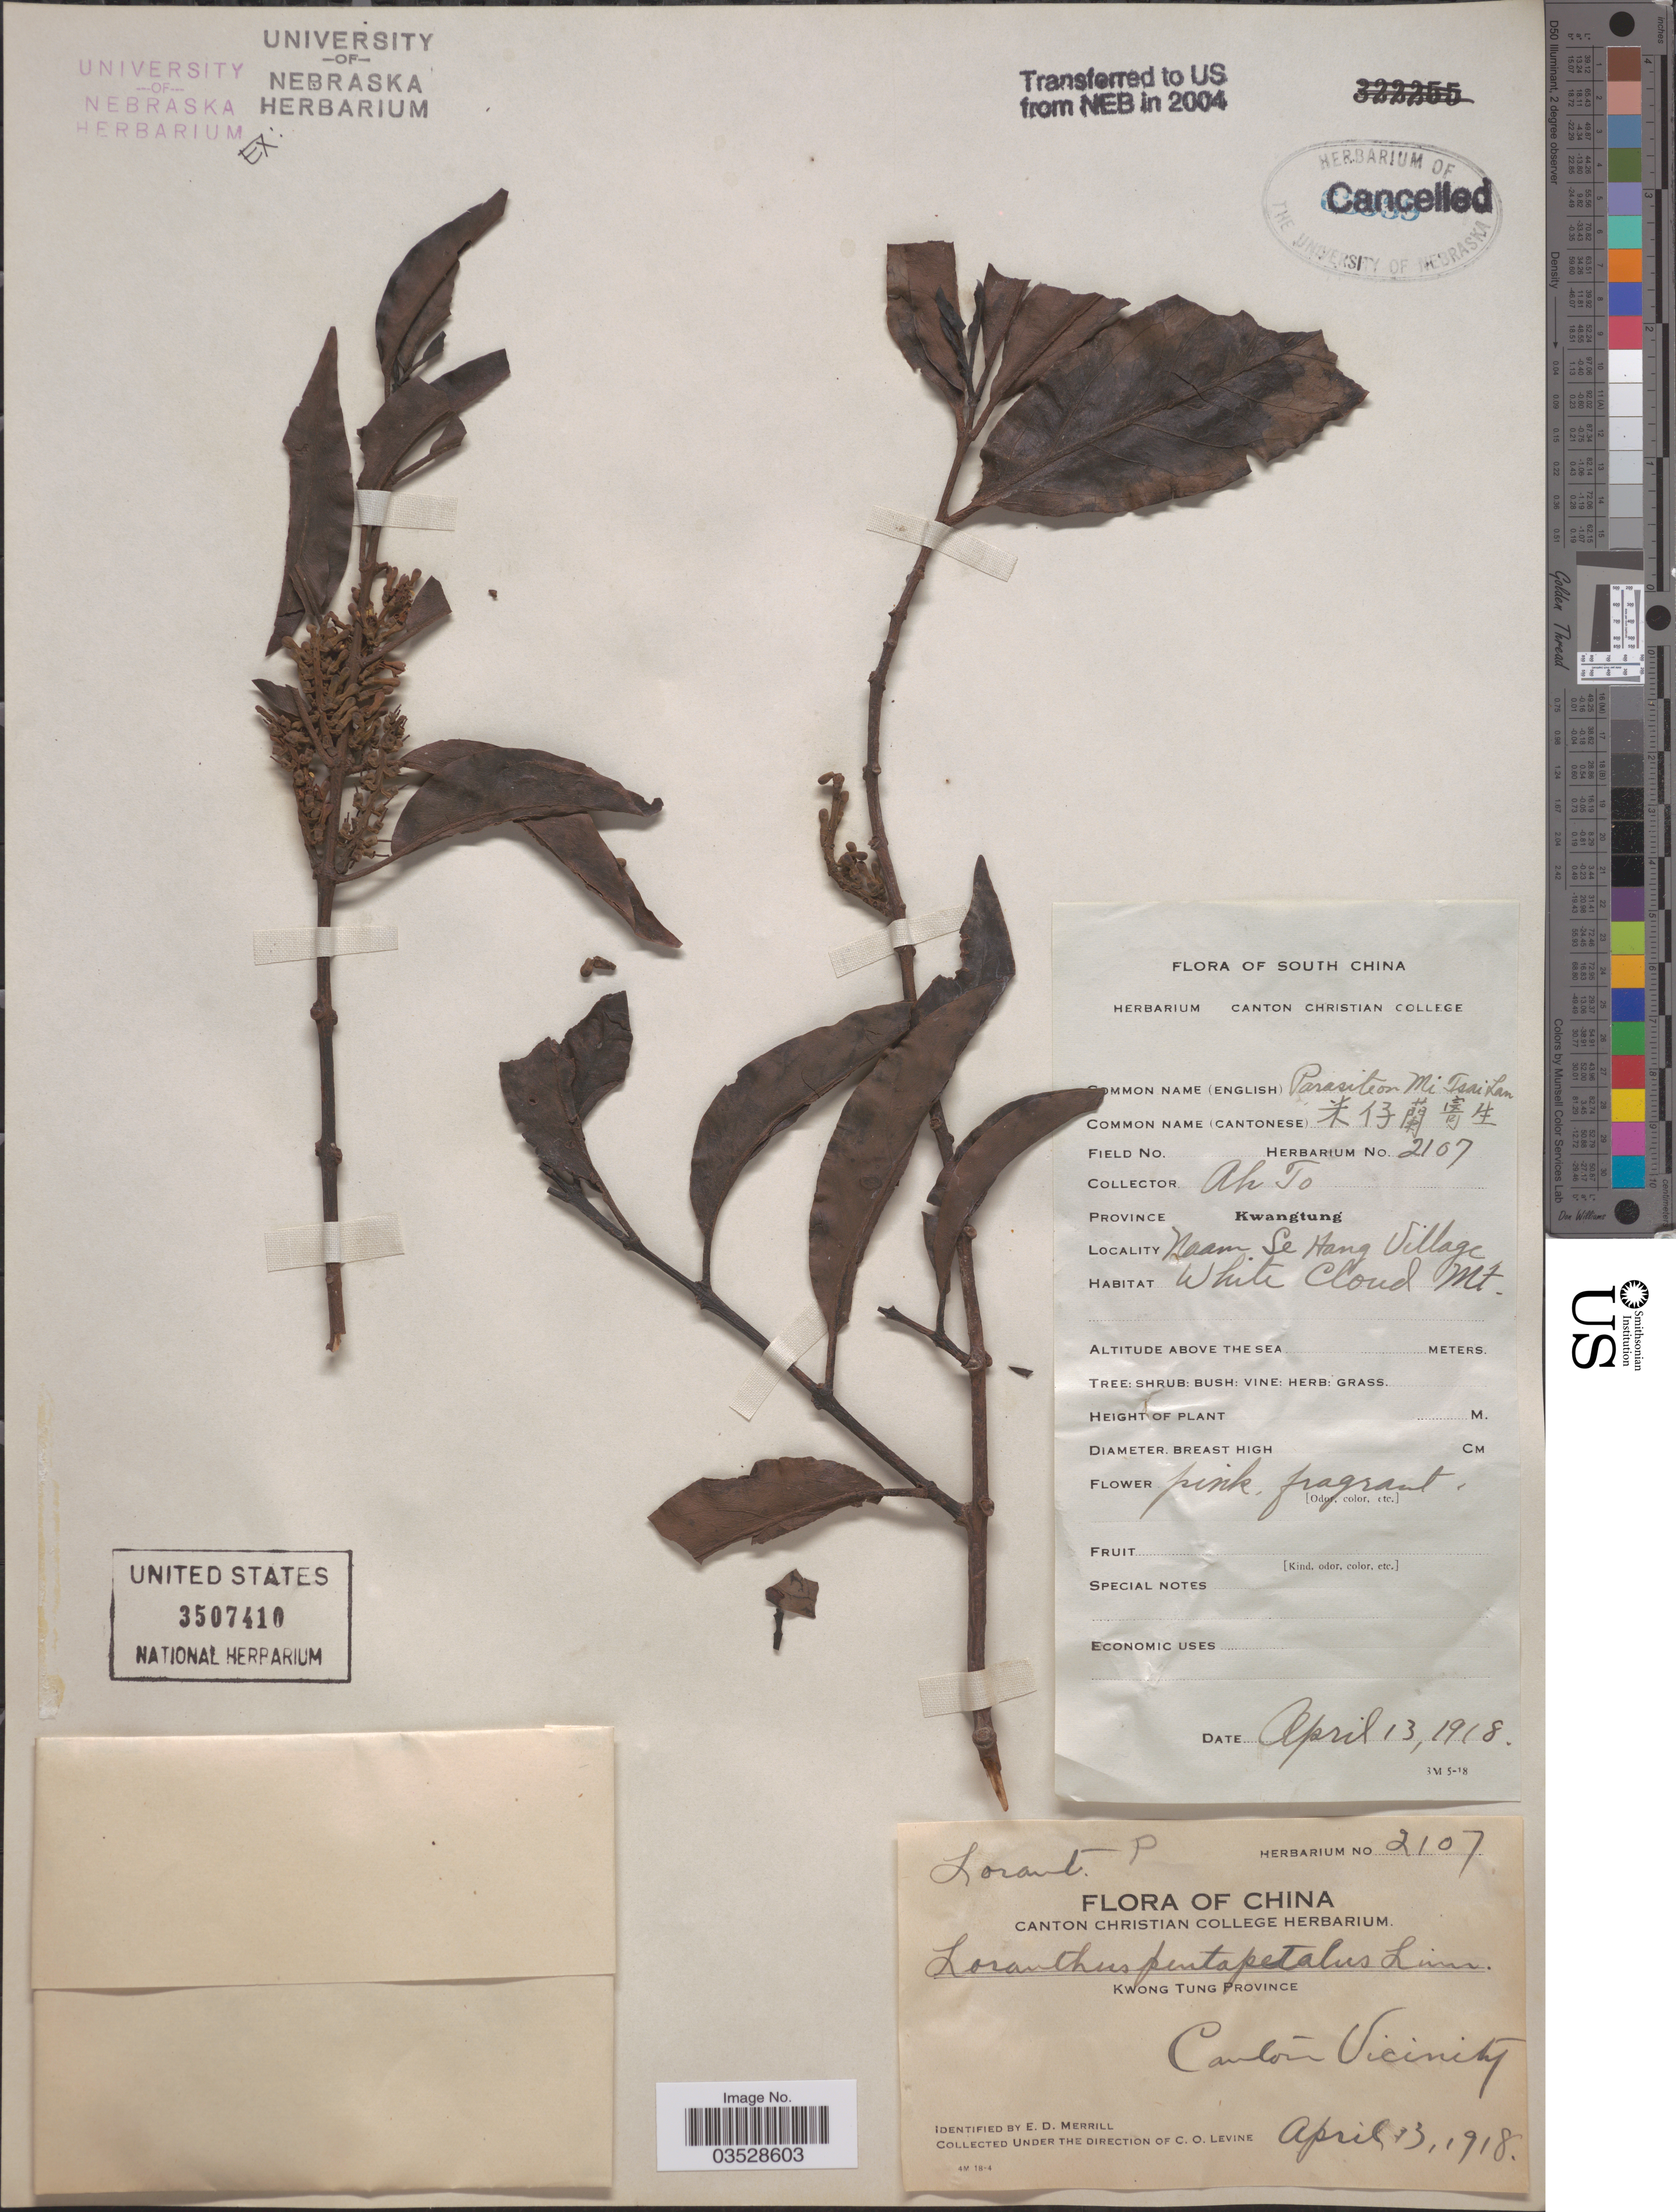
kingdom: Plantae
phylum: Tracheophyta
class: Magnoliopsida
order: Santalales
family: Loranthaceae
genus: Loranthus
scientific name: Loranthus pentapetalus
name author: Roxb.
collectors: Ah To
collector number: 2107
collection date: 1918-04-13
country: China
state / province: Guangdong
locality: South China. Province Kwangtung. Naam Se Hang Village. White Cloud Mt. Canton Vicinity.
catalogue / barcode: US 3507410